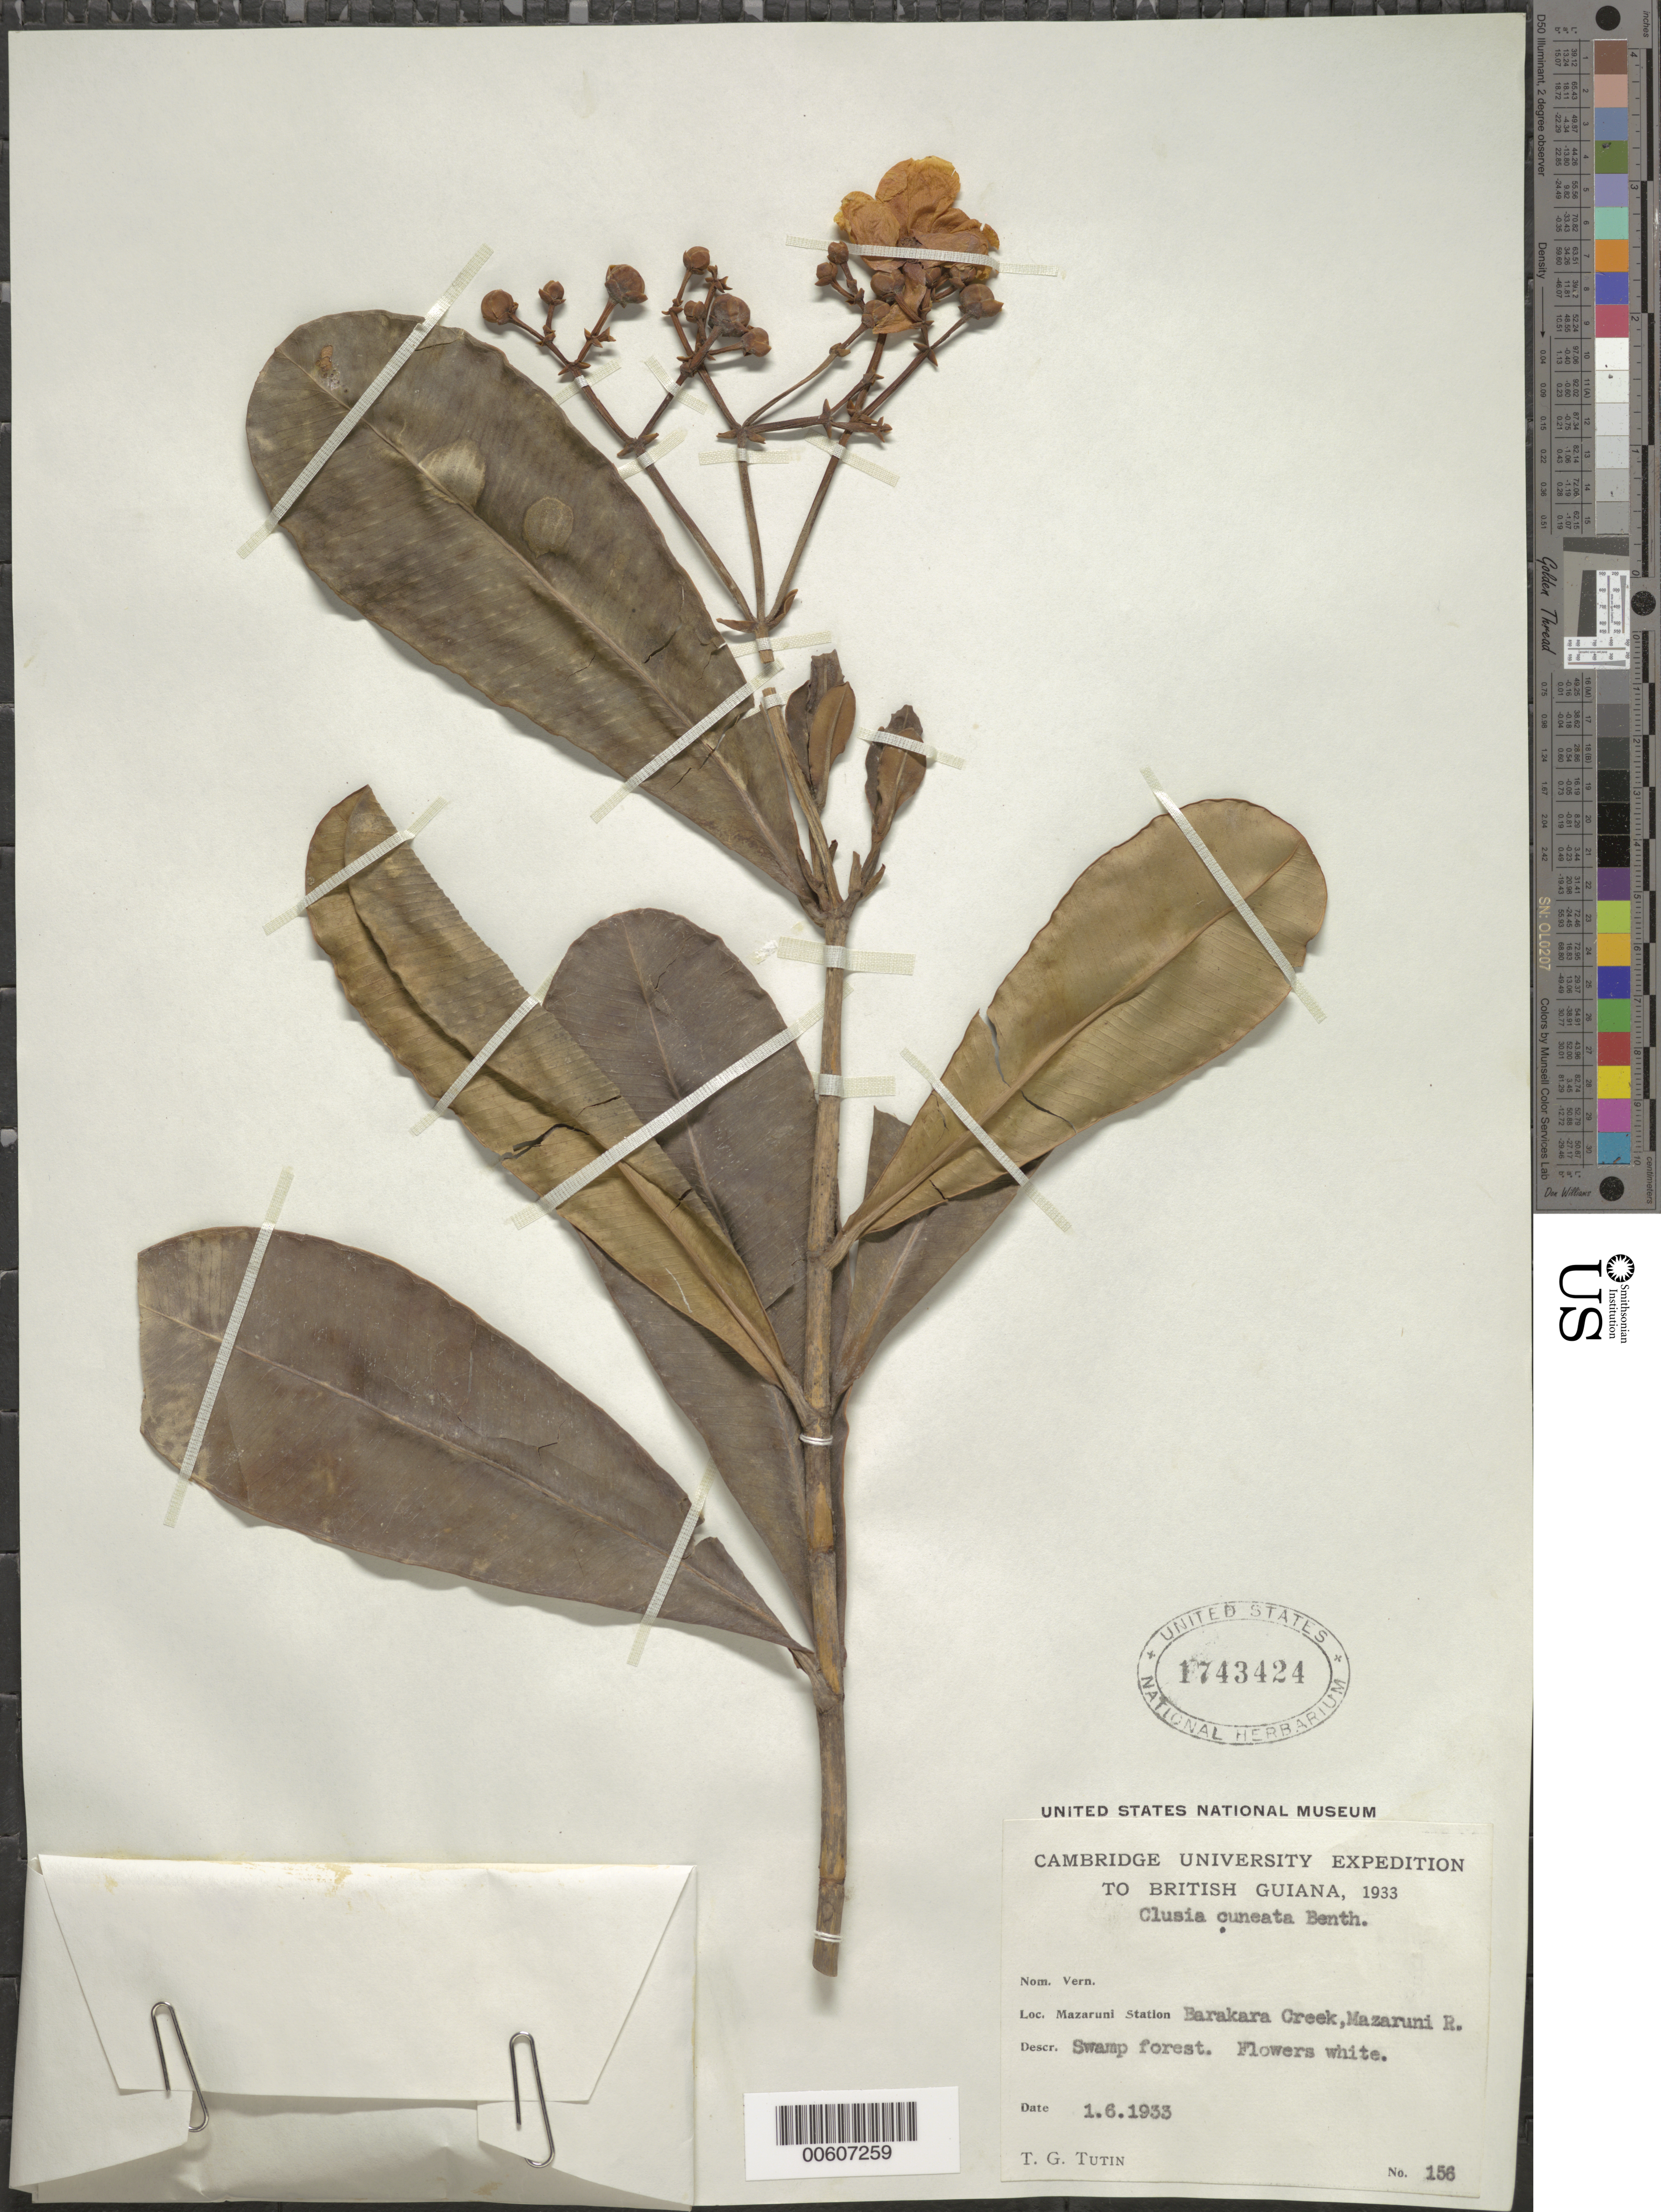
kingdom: Plantae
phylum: Tracheophyta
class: Magnoliopsida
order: Malpighiales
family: Clusiaceae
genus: Clusia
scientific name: Clusia cuneata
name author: Benth.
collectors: T. G. Tutin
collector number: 156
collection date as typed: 1-Jun-33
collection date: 1933-06-01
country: Guyana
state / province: Cuyuni-Mazaruni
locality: Mazaruni Station, Barakara Creek, Mazaruni R.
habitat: Swamp forest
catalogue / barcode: US 1743424